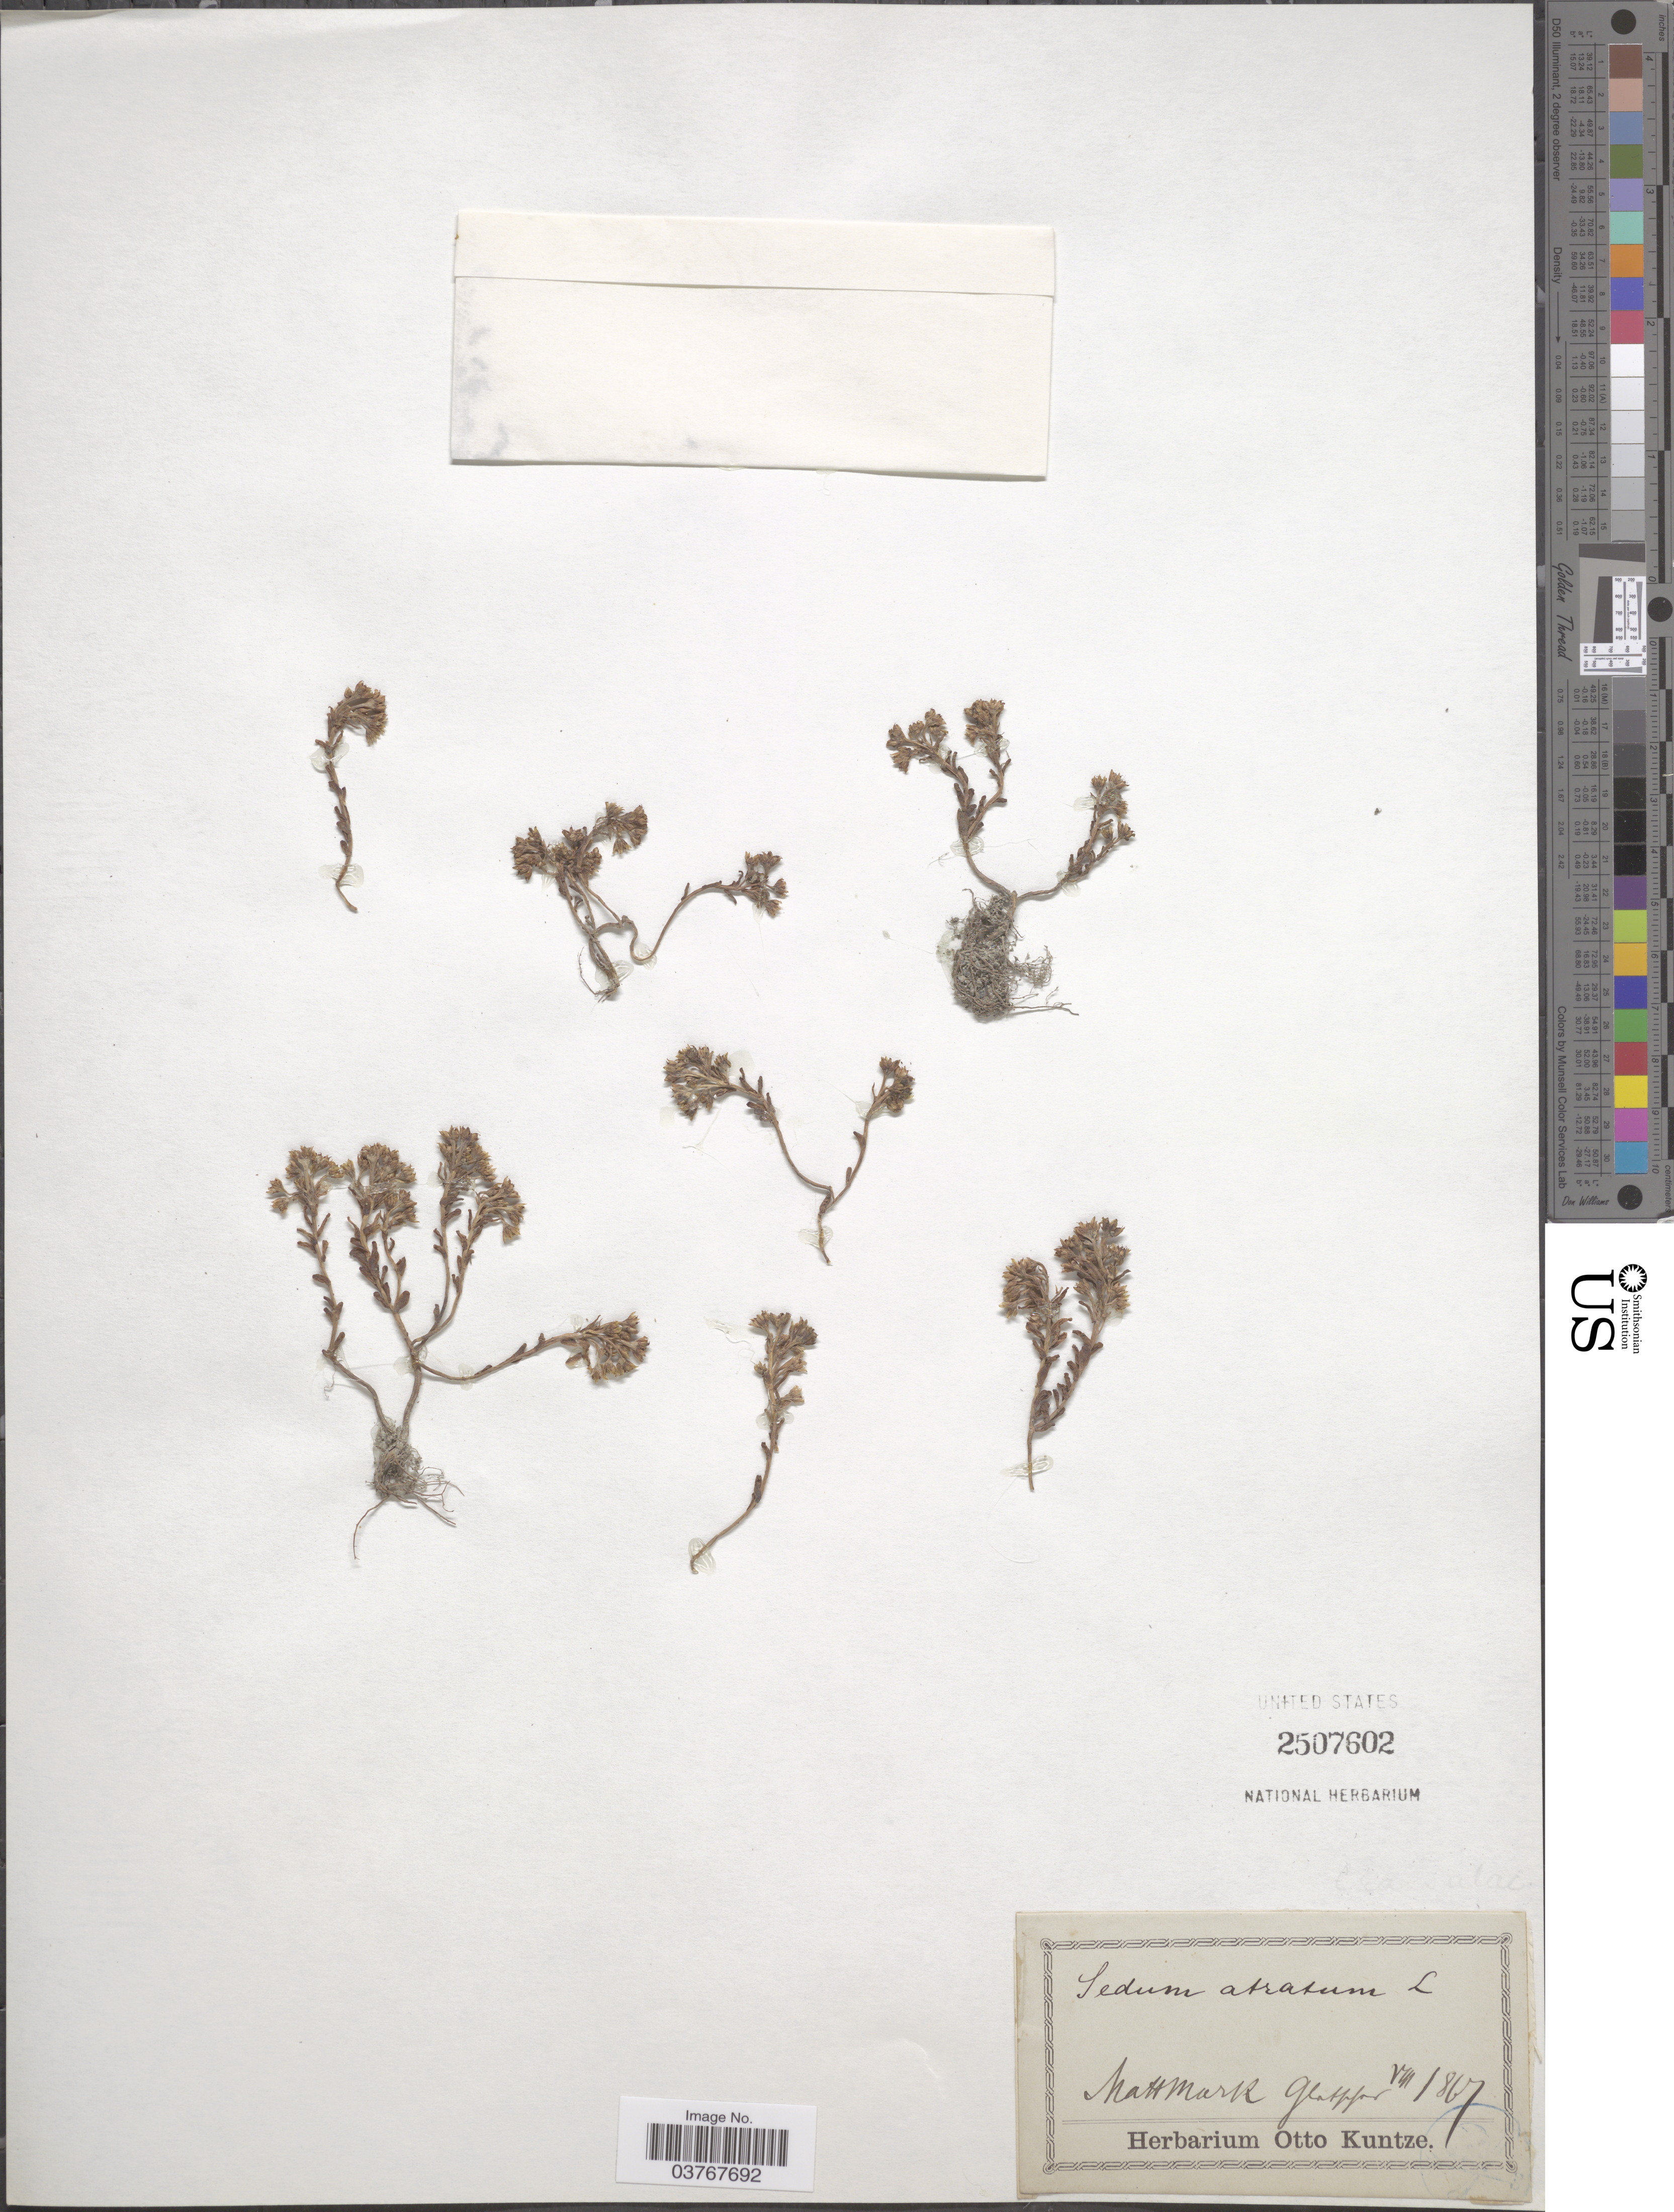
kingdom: Plantae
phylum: Tracheophyta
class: Magnoliopsida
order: Saxifragales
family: Crassulaceae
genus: Sedum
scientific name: Sedum atratum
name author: L.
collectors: ex herb. Otto Kuntze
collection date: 1867-08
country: Switzerland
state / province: Valais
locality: Mattmark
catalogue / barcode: US 2507602